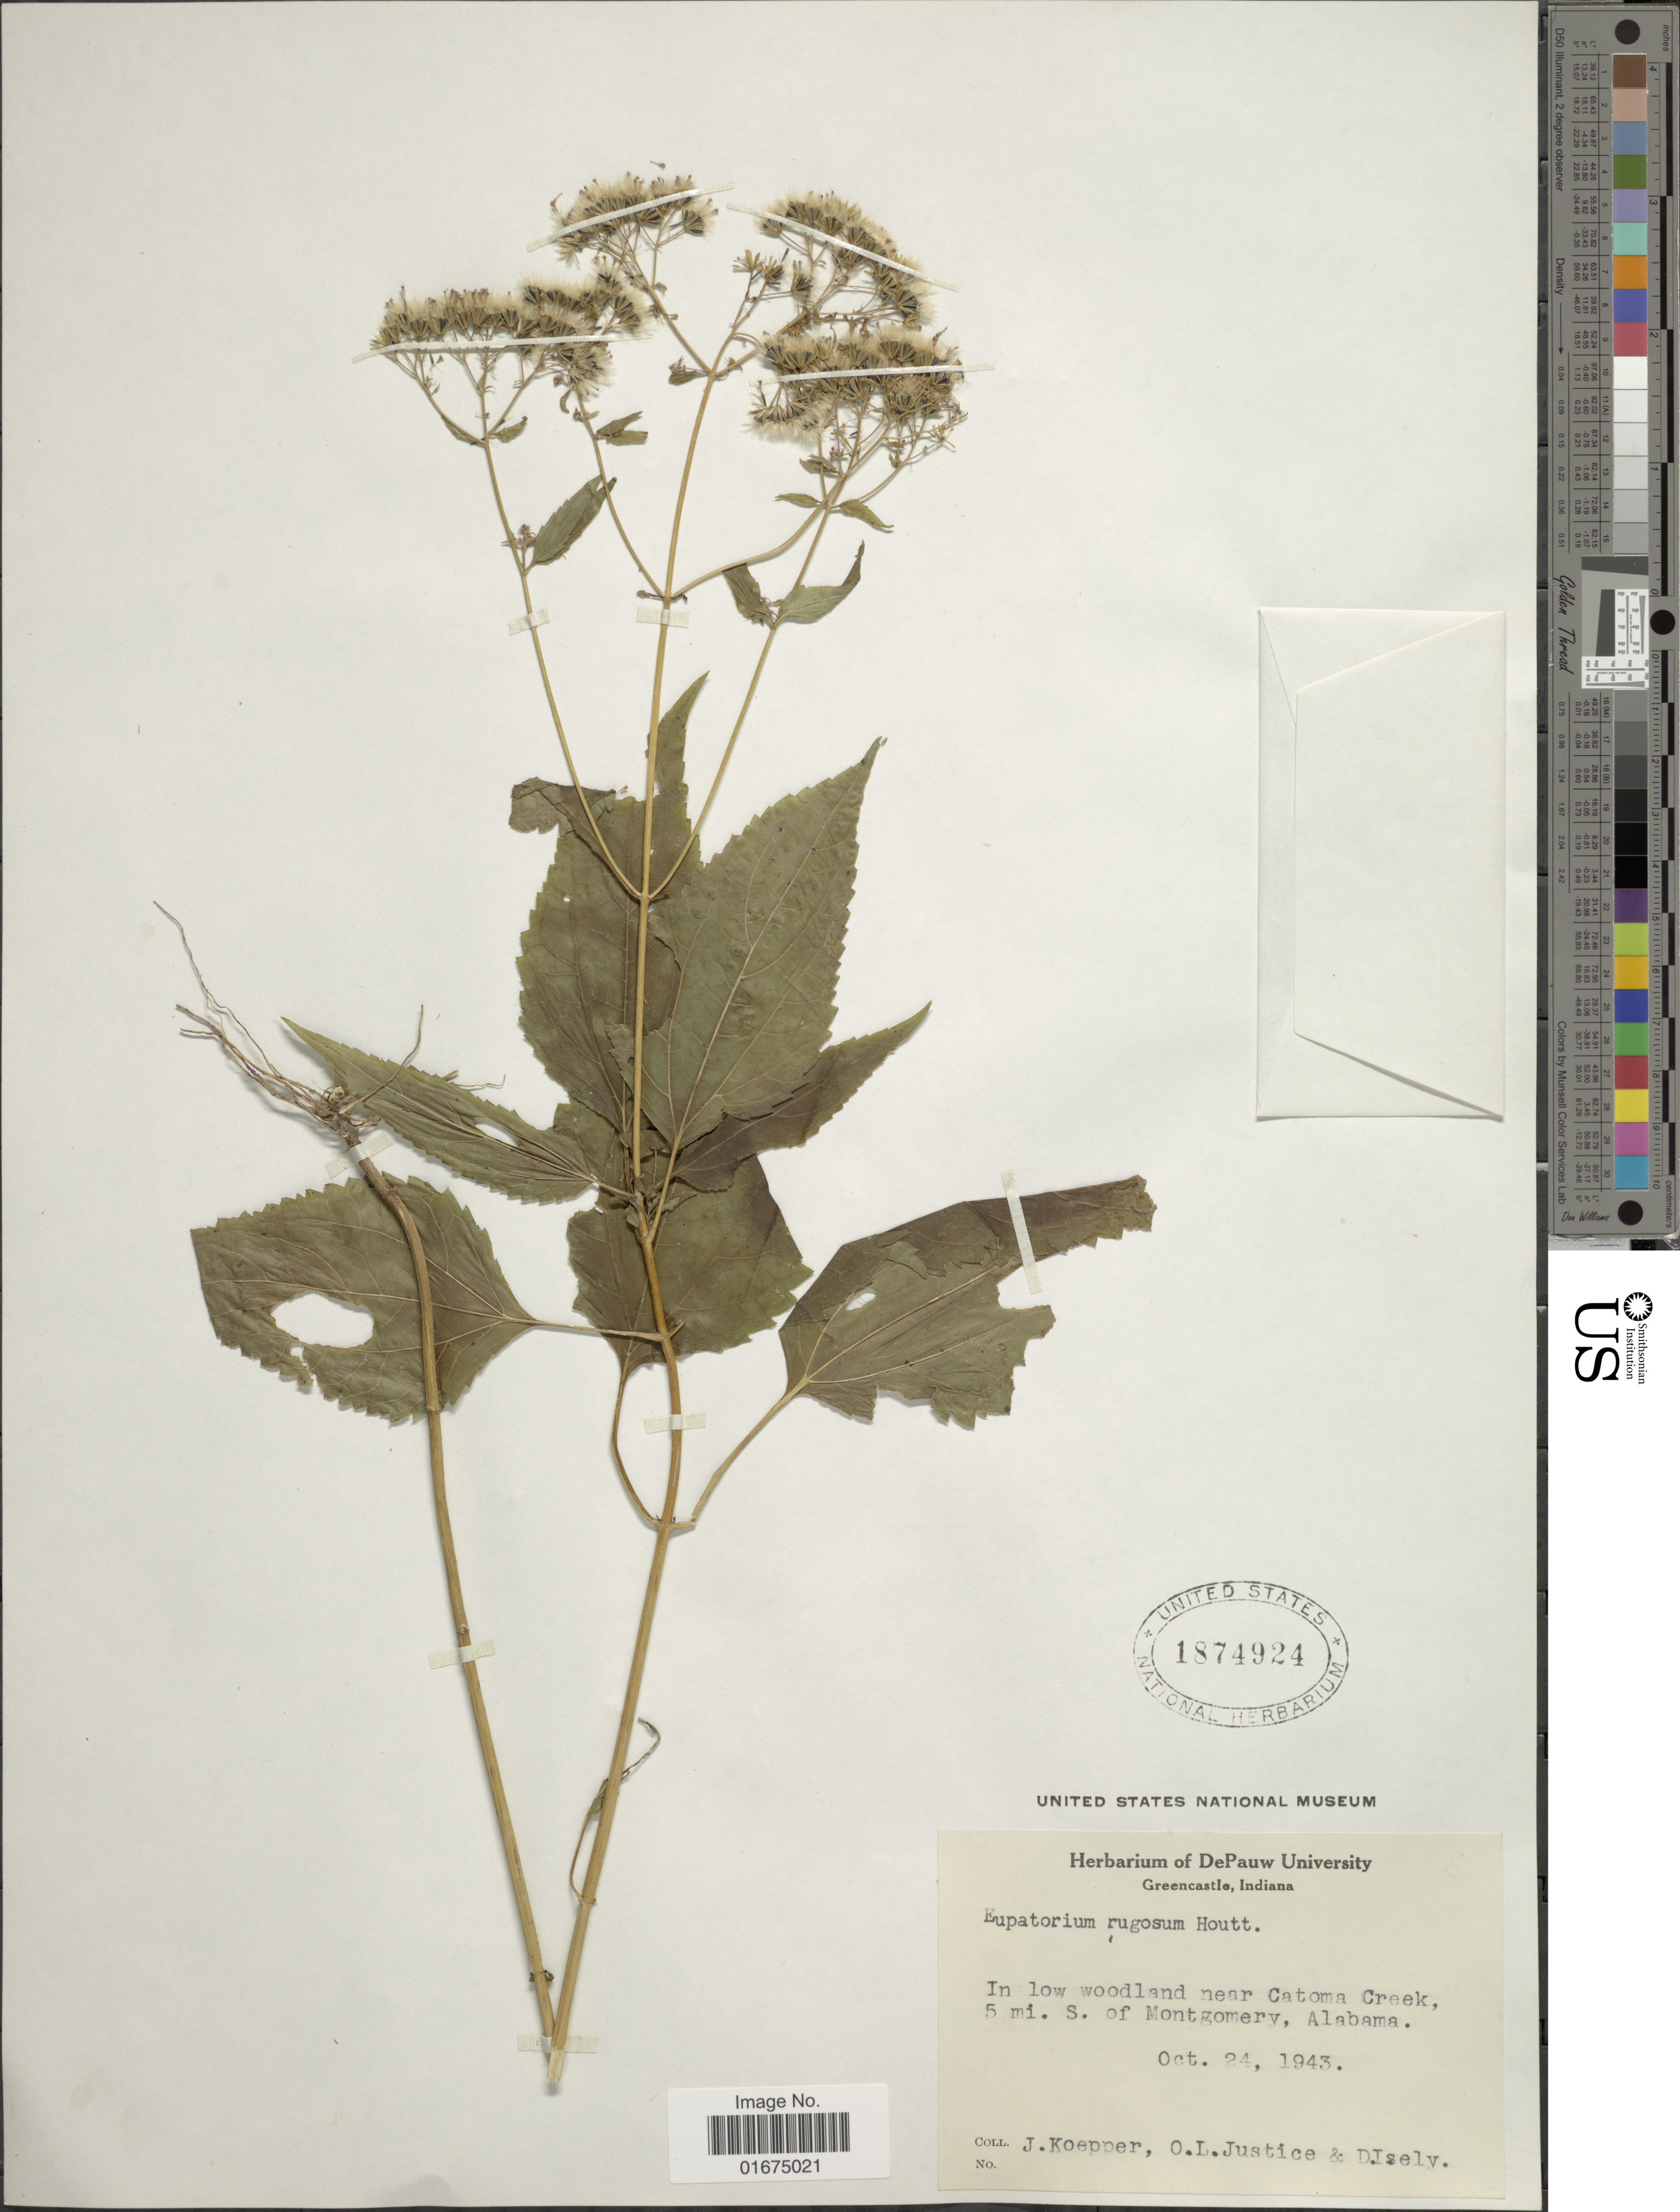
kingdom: Plantae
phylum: Tracheophyta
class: Magnoliopsida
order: Asterales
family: Asteraceae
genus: Ageratina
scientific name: Ageratina altissima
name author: (L.) R.M. King & H. Rob.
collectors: J. M. Koepper, O. Justice & D. Isely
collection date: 1943-10-24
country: United States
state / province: Alabama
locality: Greencastle, In low woodland near Catoma Creek, 5 mi. S of Montgomery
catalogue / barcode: US 1874924